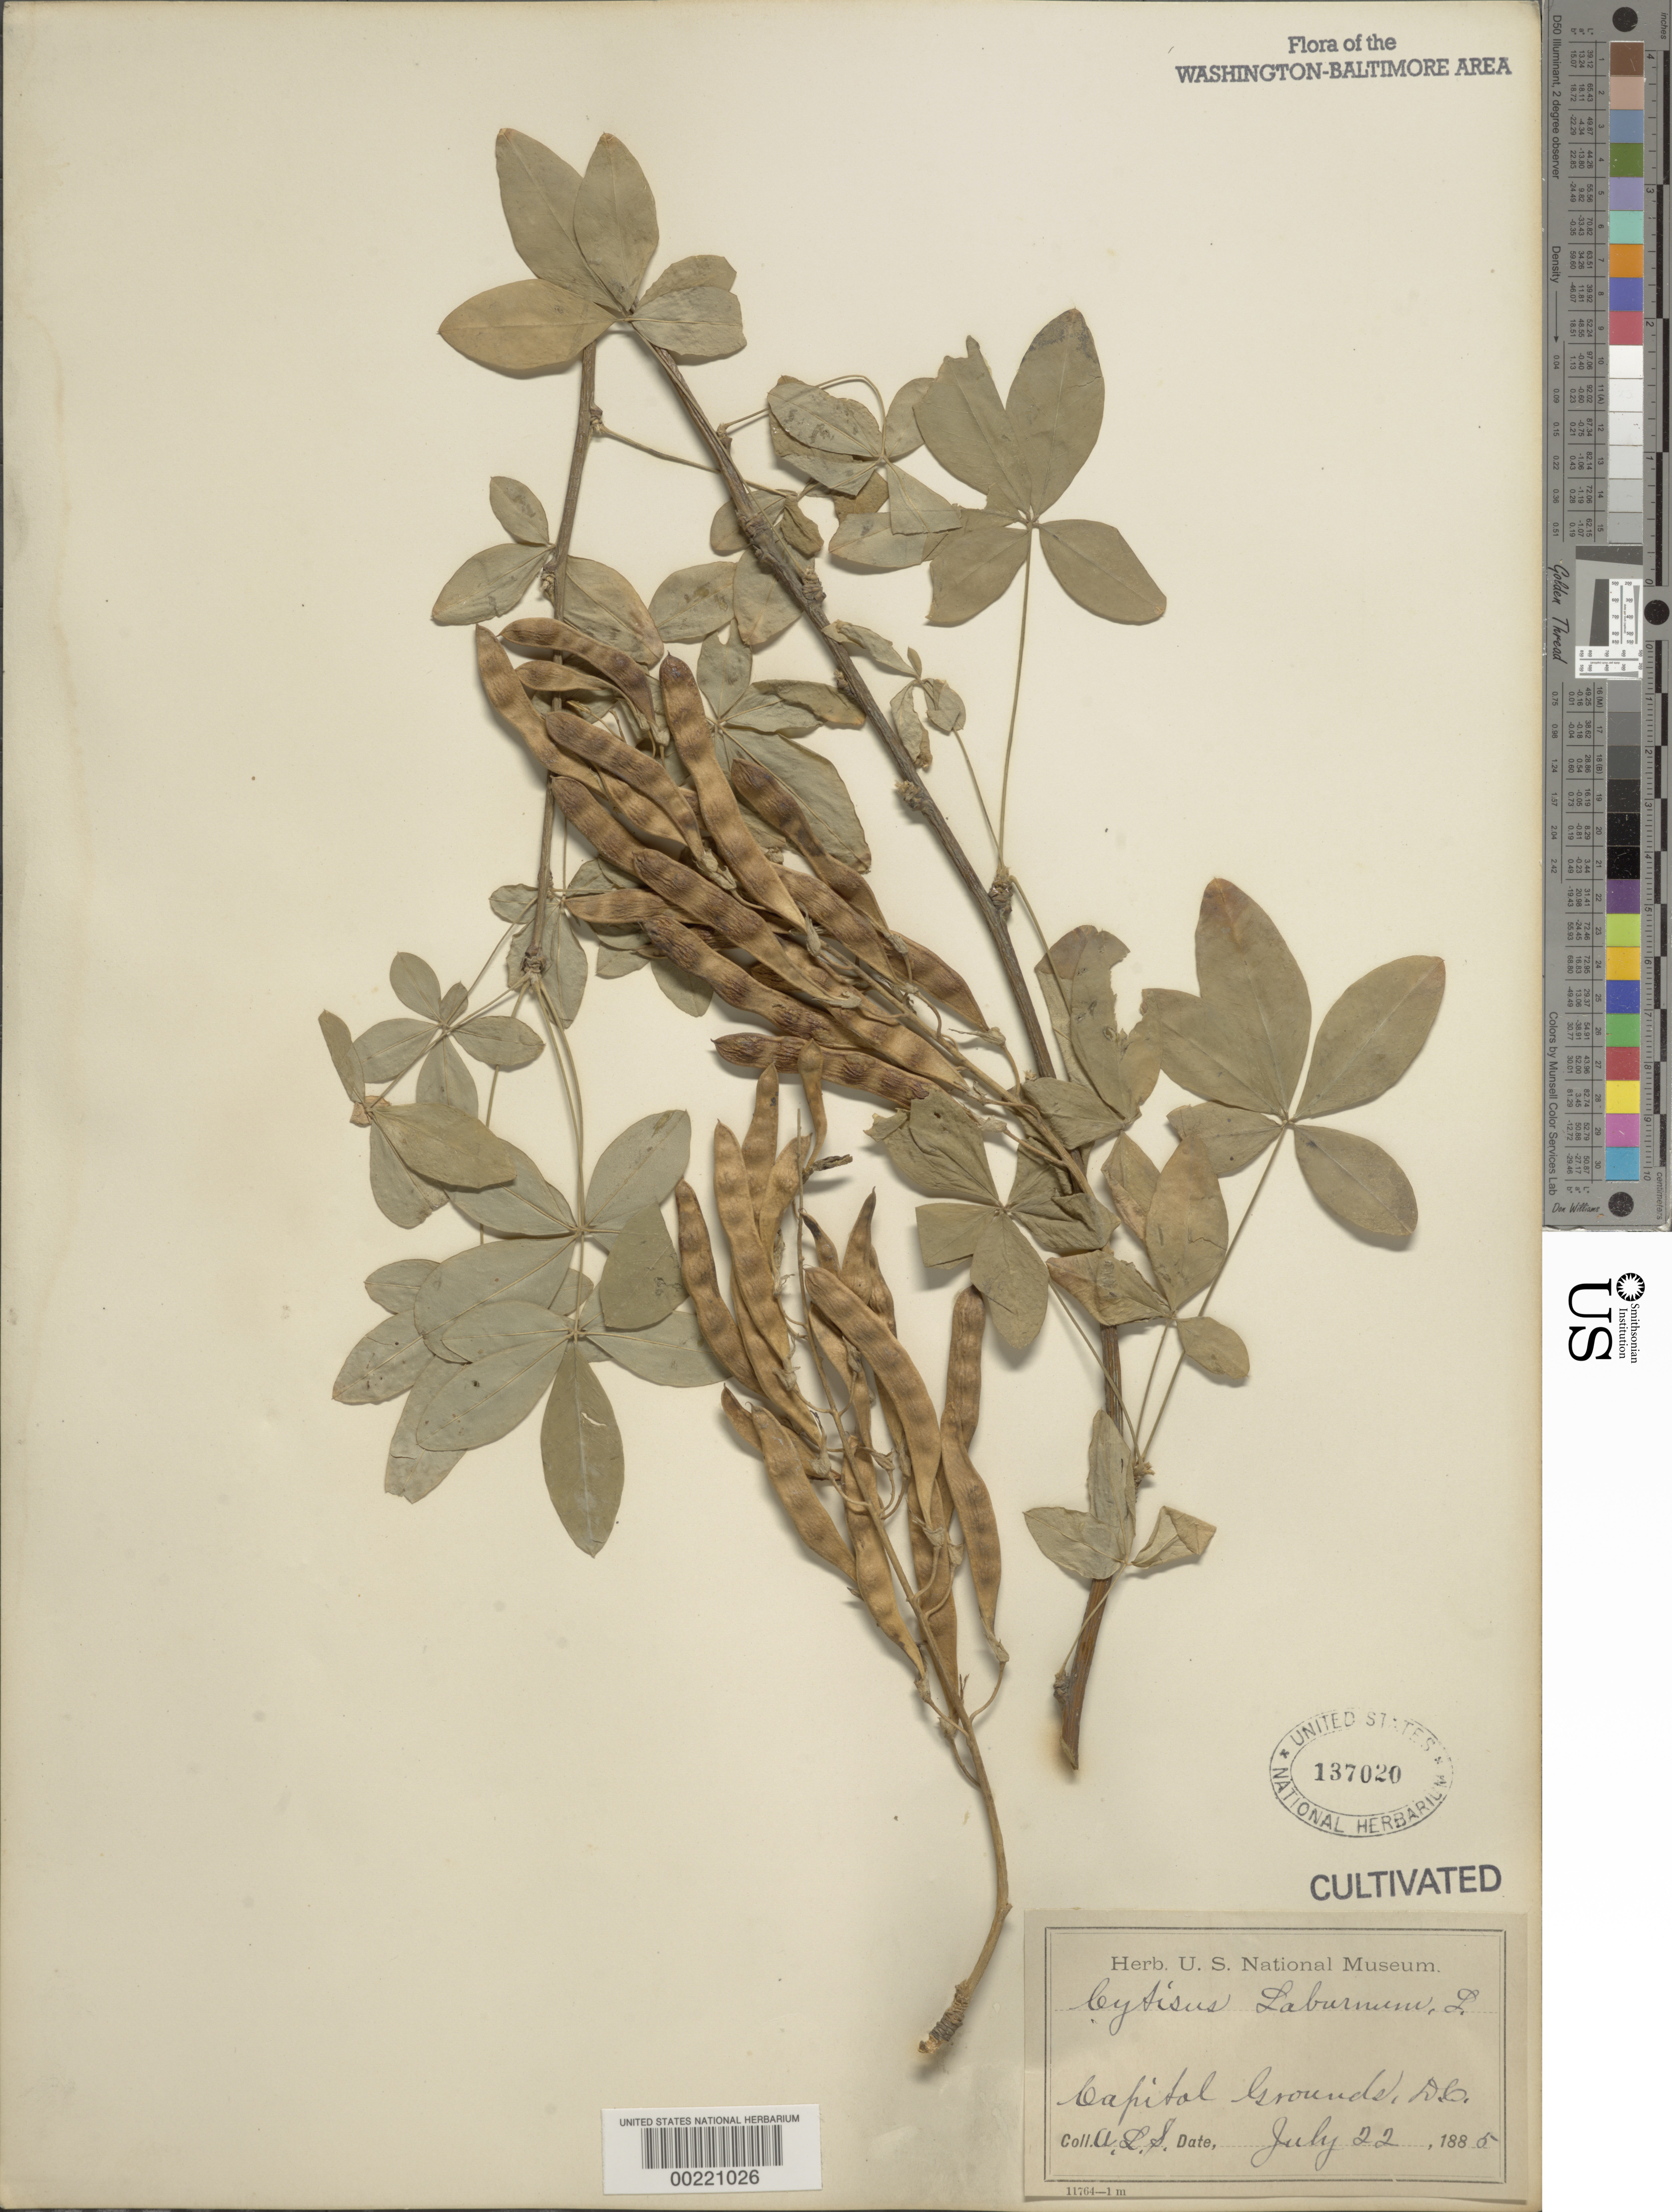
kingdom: Plantae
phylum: Tracheophyta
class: Magnoliopsida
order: Fabales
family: Fabaceae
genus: Laburnum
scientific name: Laburnum anagyroides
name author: Medik.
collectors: A. L. Schott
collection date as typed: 22 Jul 1885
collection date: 1885-07-22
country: United States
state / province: District of Columbia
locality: Capitol grounds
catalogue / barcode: US 137020